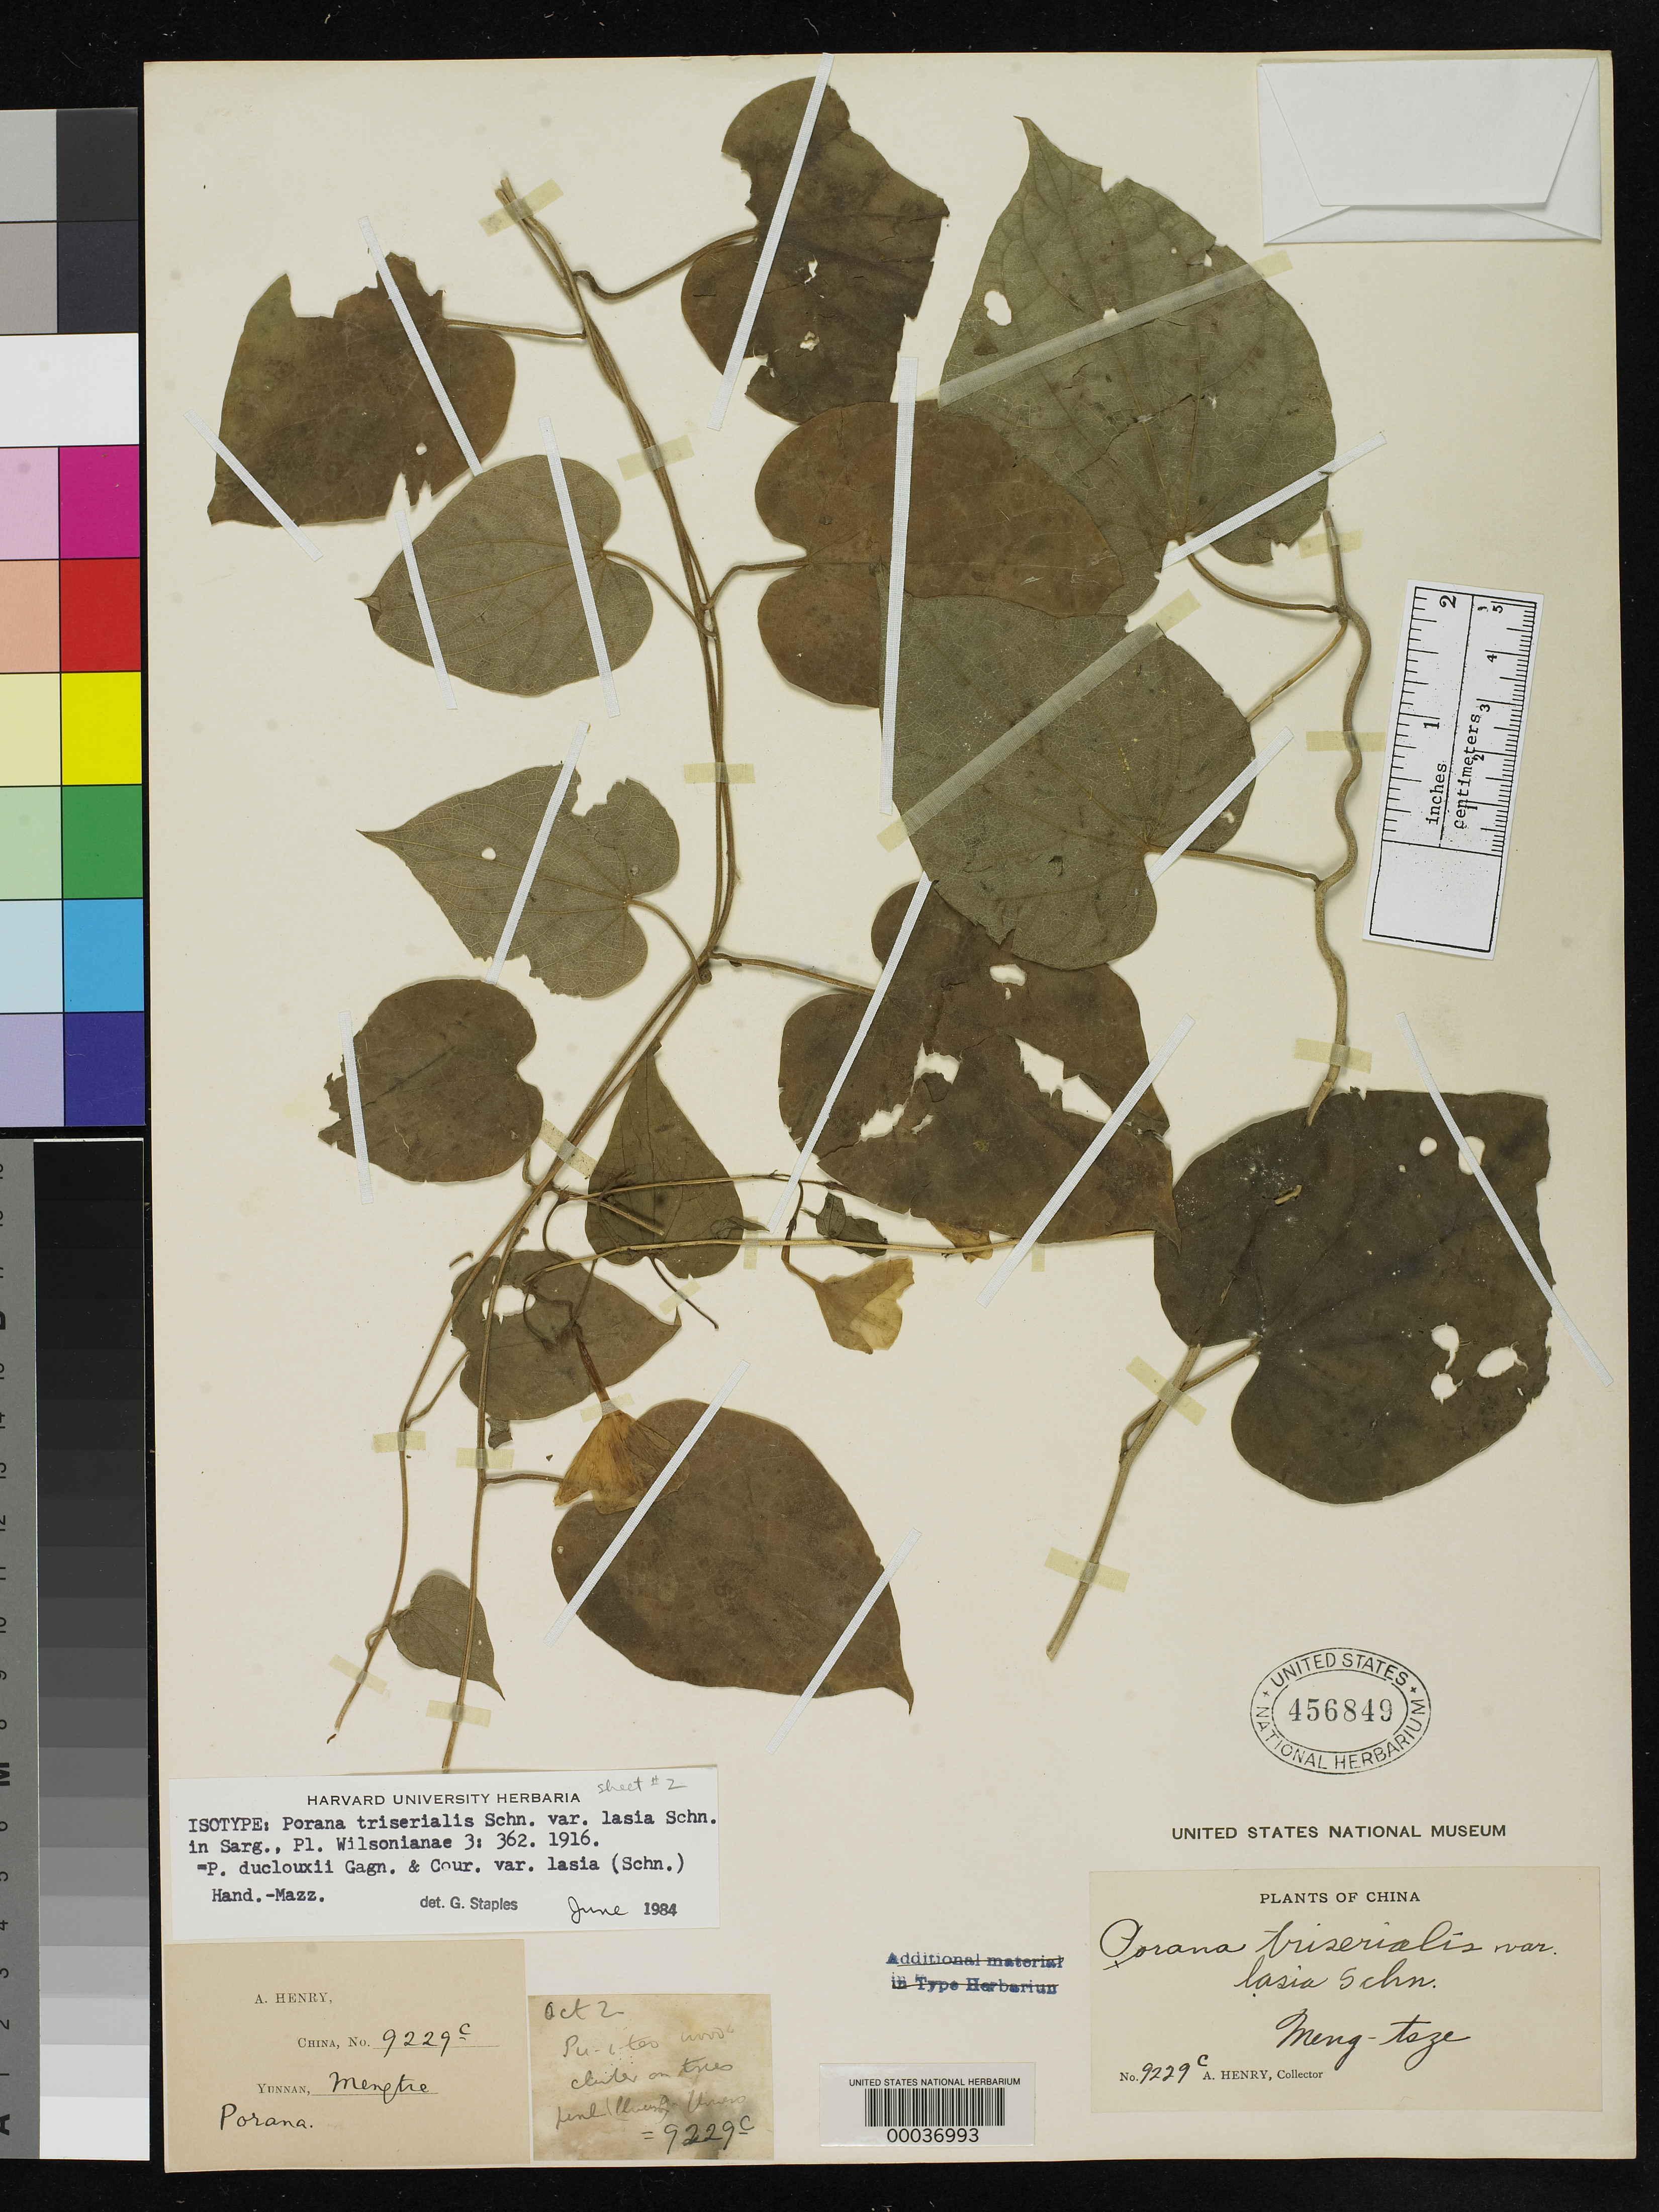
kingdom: Plantae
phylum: Tracheophyta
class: Magnoliopsida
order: Solanales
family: Convolvulaceae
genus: Porana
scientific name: Porana triserialis var. lasia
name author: C.K. Schneid. in Sarg.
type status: Isotype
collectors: A. Henry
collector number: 9229 C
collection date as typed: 02 Oct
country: China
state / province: Yunnan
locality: Mengtsze.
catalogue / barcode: US 456849